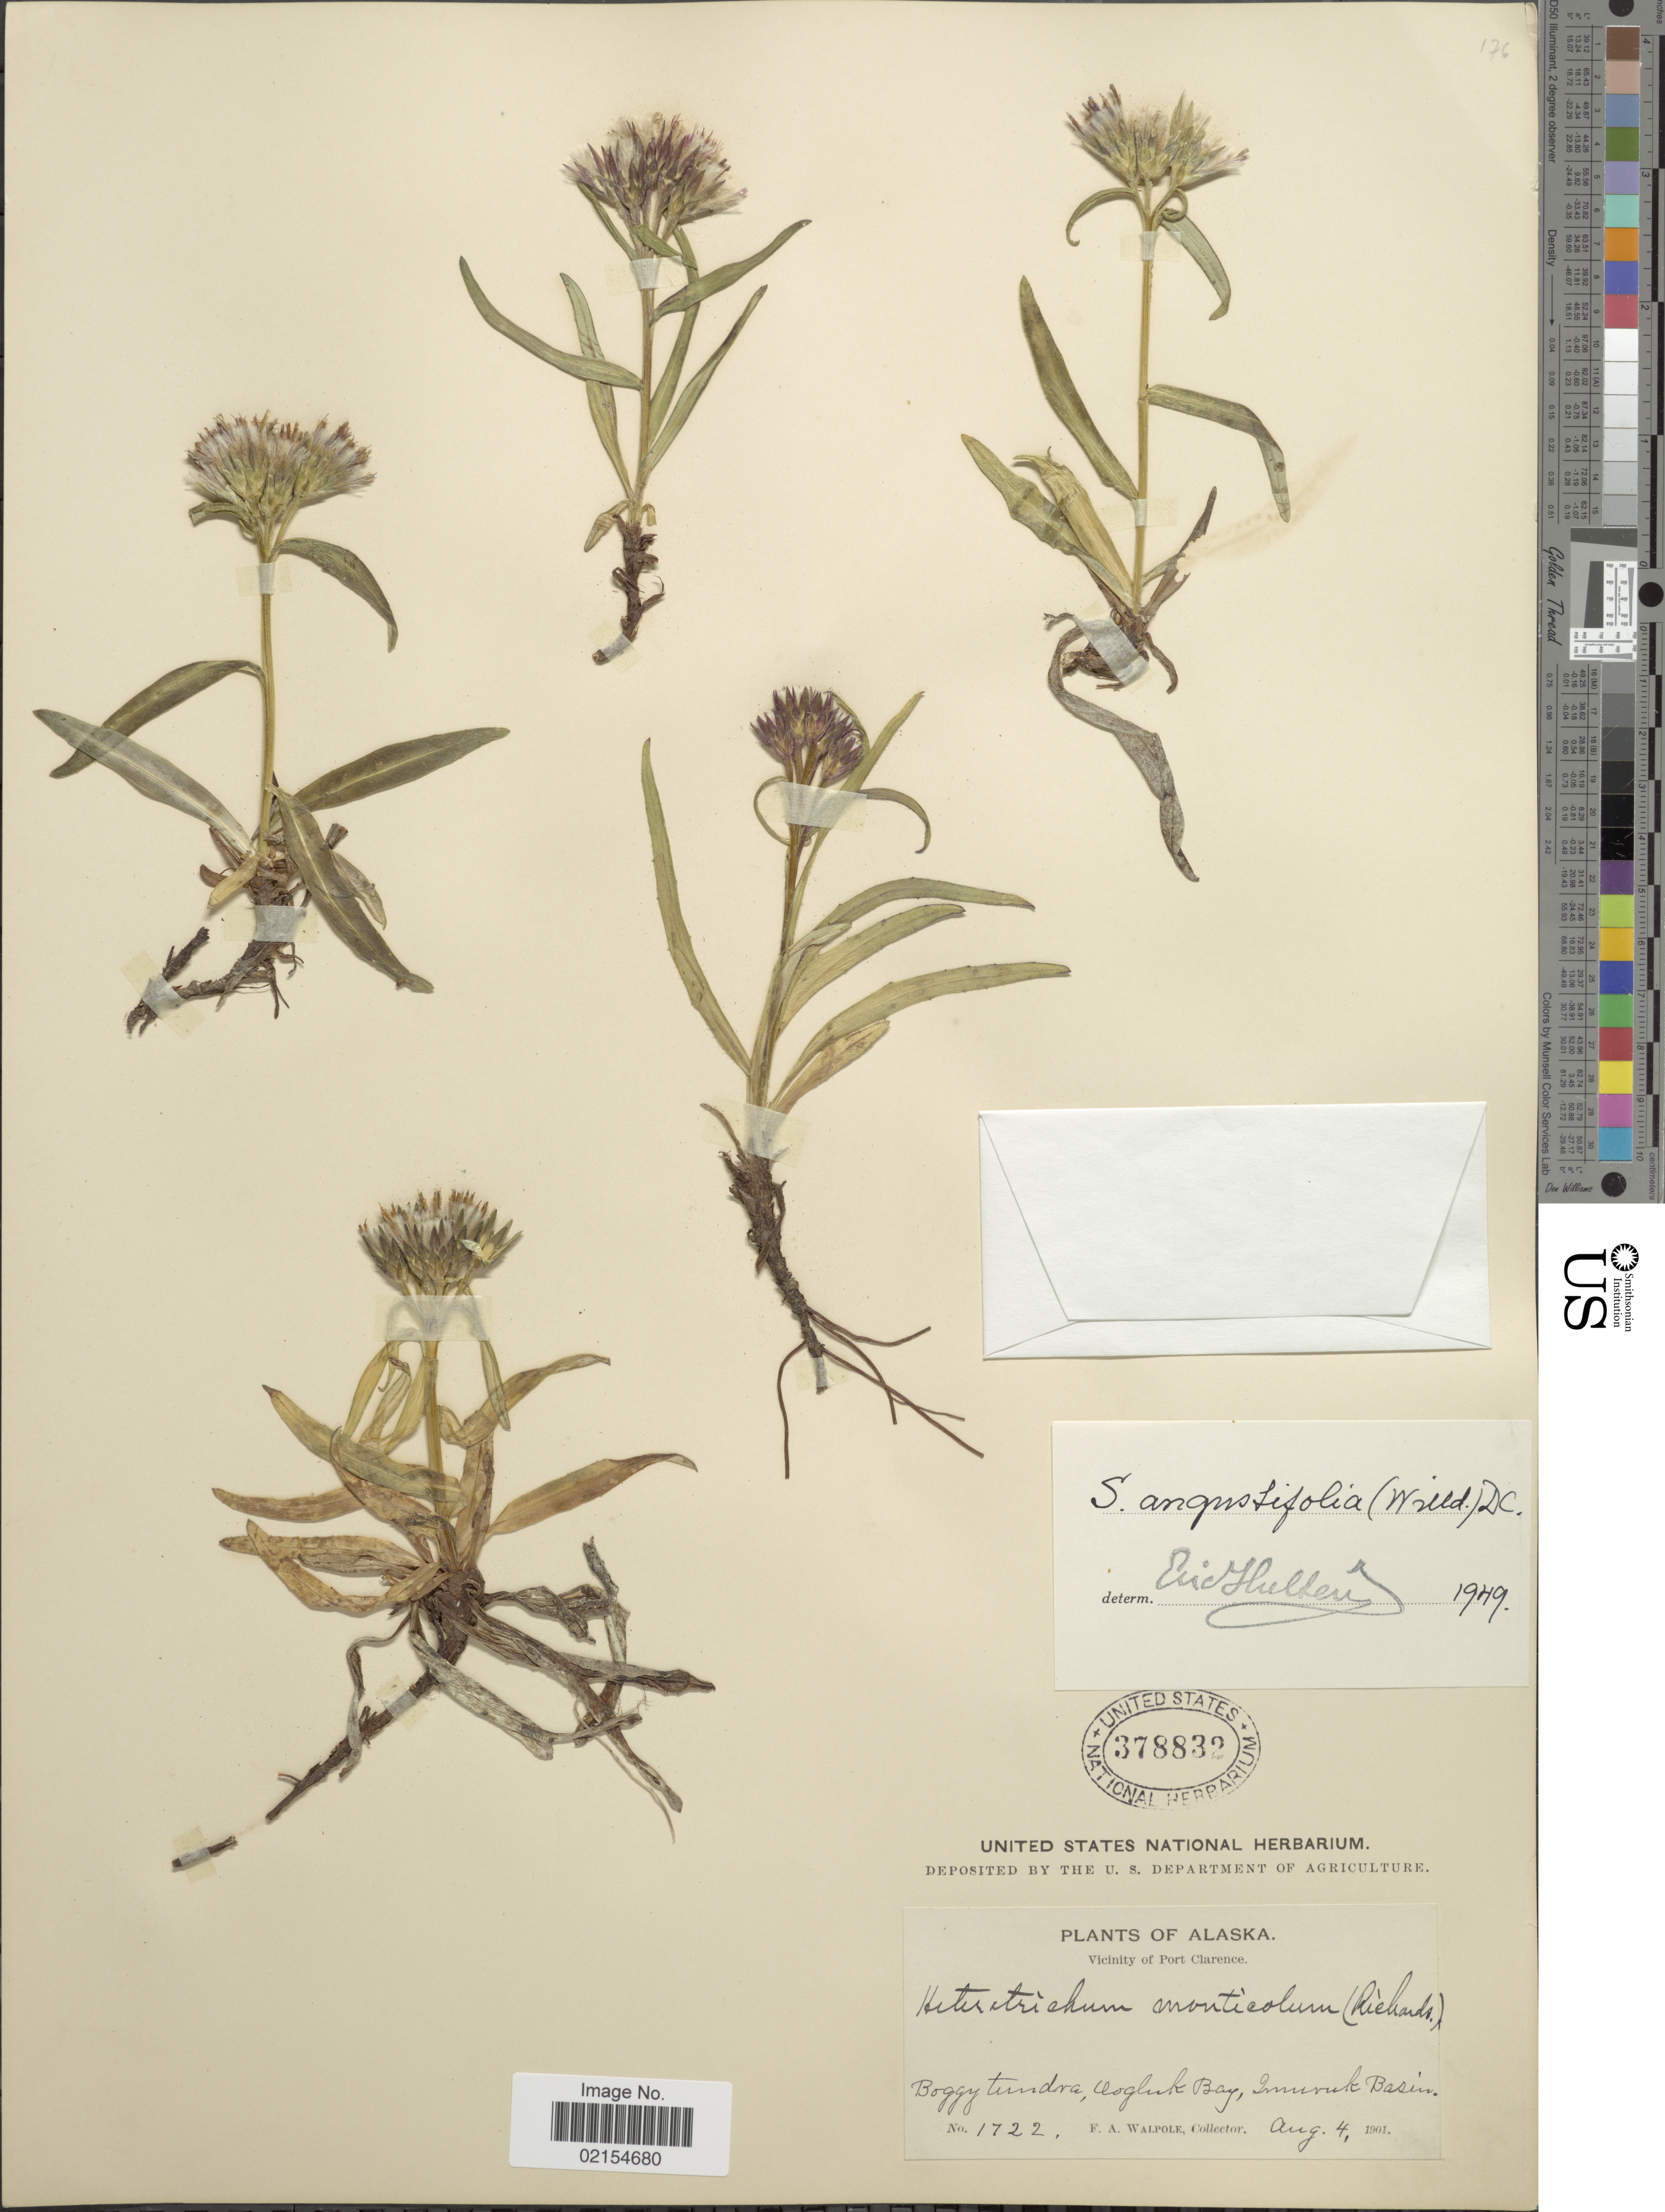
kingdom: Plantae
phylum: Tracheophyta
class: Magnoliopsida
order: Asterales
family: Asteraceae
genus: Saussurea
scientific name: Saussurea angustifolia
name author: (L.) DC.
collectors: F. Walpole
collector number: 1722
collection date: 1901-08-04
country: United States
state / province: Alaska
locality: Vicinity of Port Clarence, Boggy tundra, Dogluk Bay, Imuruk Basin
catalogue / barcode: US 378832